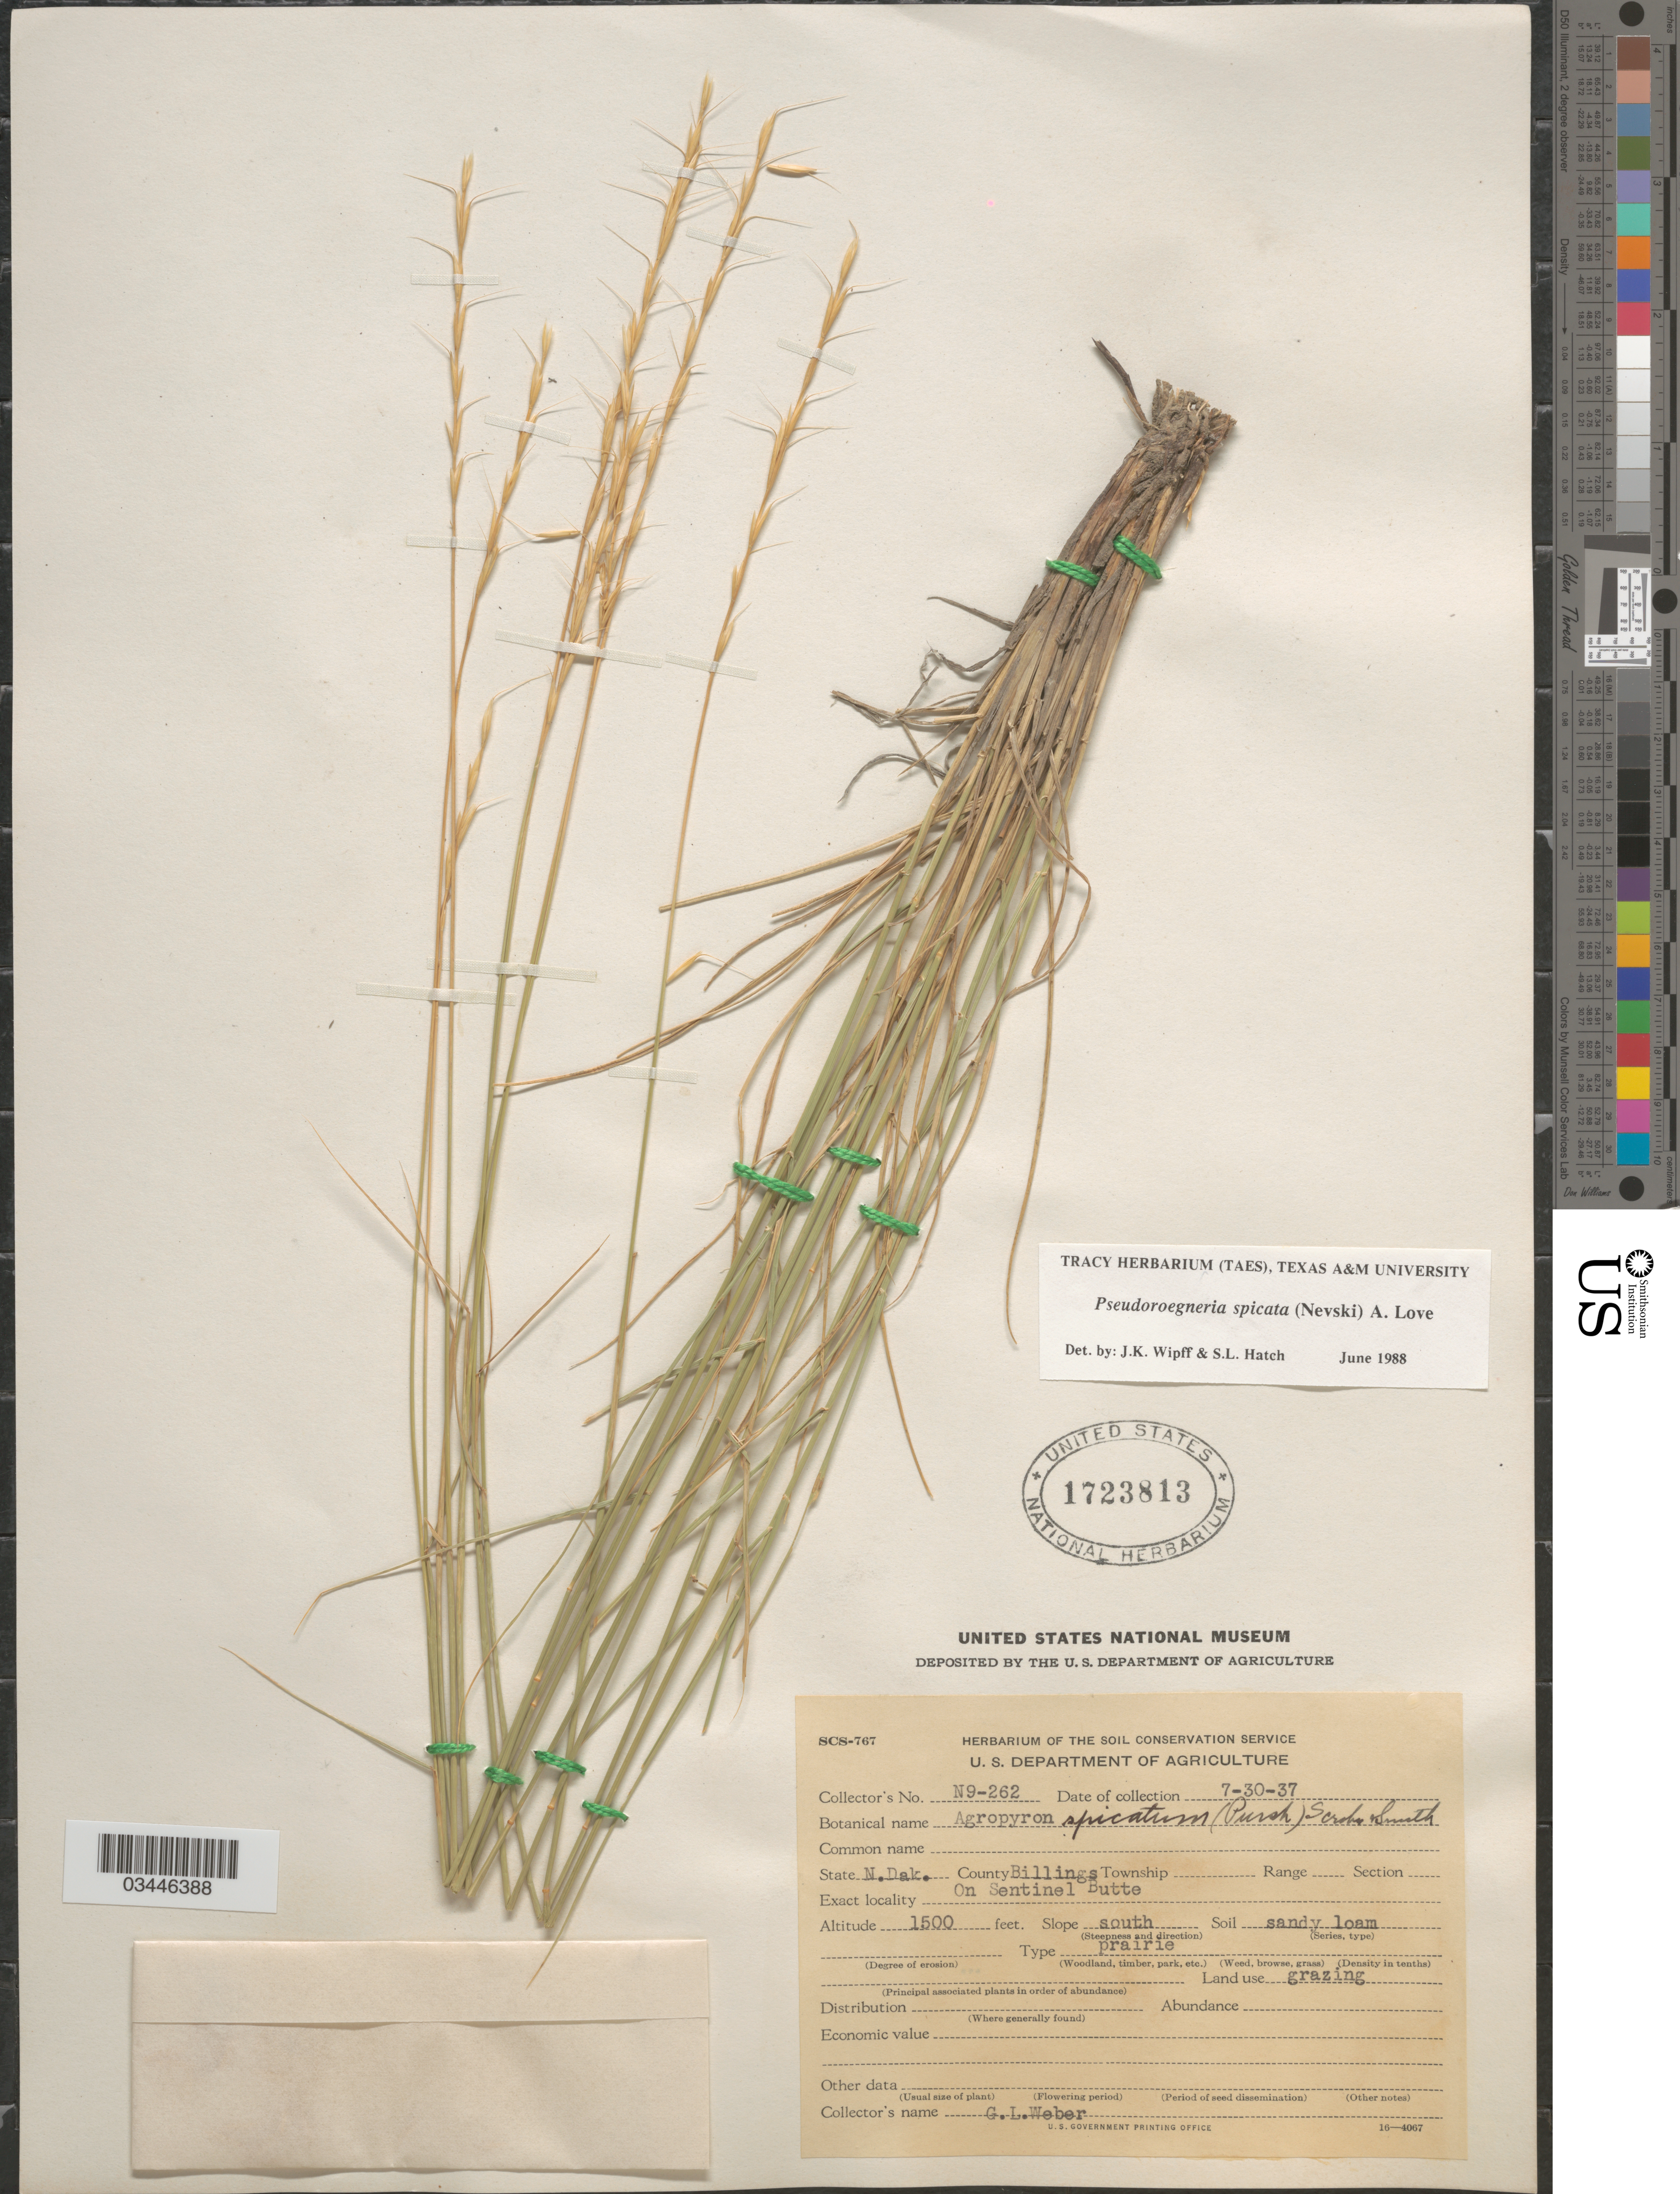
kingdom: Plantae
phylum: Tracheophyta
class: Liliopsida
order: Poales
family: Poaceae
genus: Pseudoroegneria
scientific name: Pseudoroegneria spicata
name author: (Pursh) Á. Löve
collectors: G. Weber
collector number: N9-262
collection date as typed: Transcribed d/m/y: 30/7/37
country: United States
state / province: North Dakota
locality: County Billings. On Sentinel Butte.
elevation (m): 457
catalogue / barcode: US 1723813